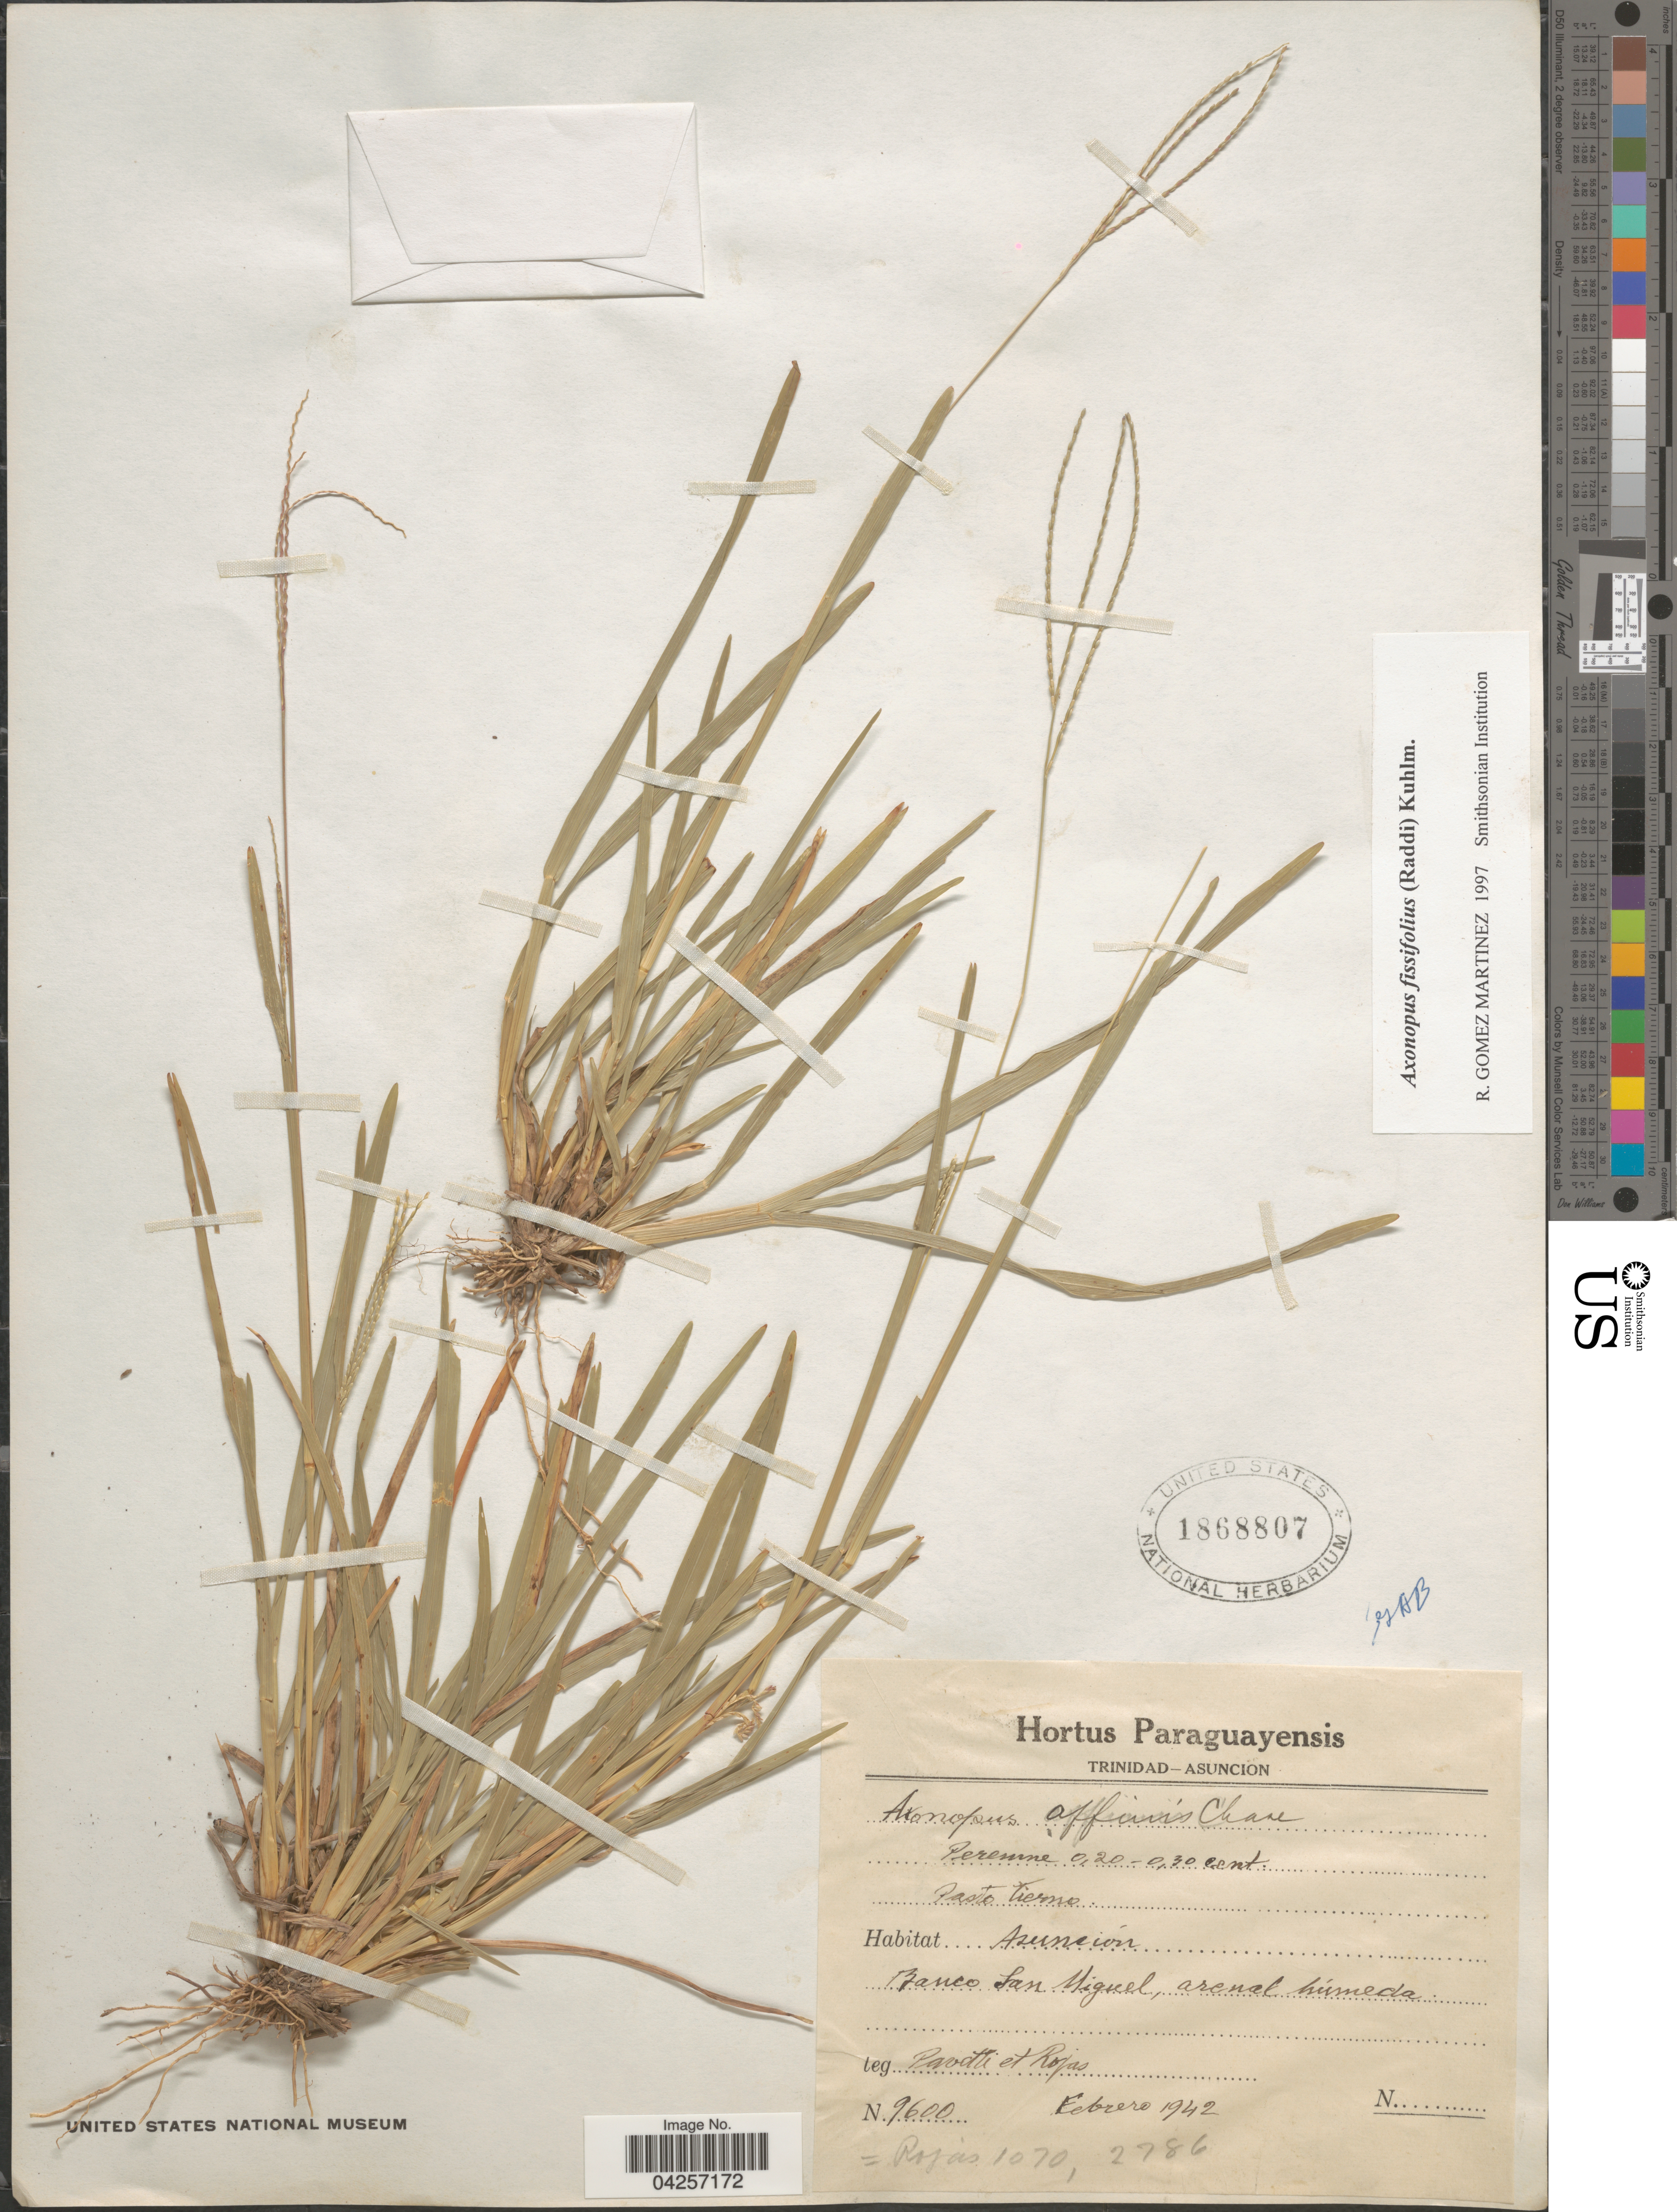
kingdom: Plantae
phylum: Tracheophyta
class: Liliopsida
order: Poales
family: Poaceae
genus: Axonopus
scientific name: Axonopus fissifolius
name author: (Raddi) Kuhlm.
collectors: -. Pavetti & Rojas, --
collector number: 9600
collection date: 1942-02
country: Paraguay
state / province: Asuncion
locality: Banco San Miguel, arenal húmeda.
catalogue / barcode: US 1868807